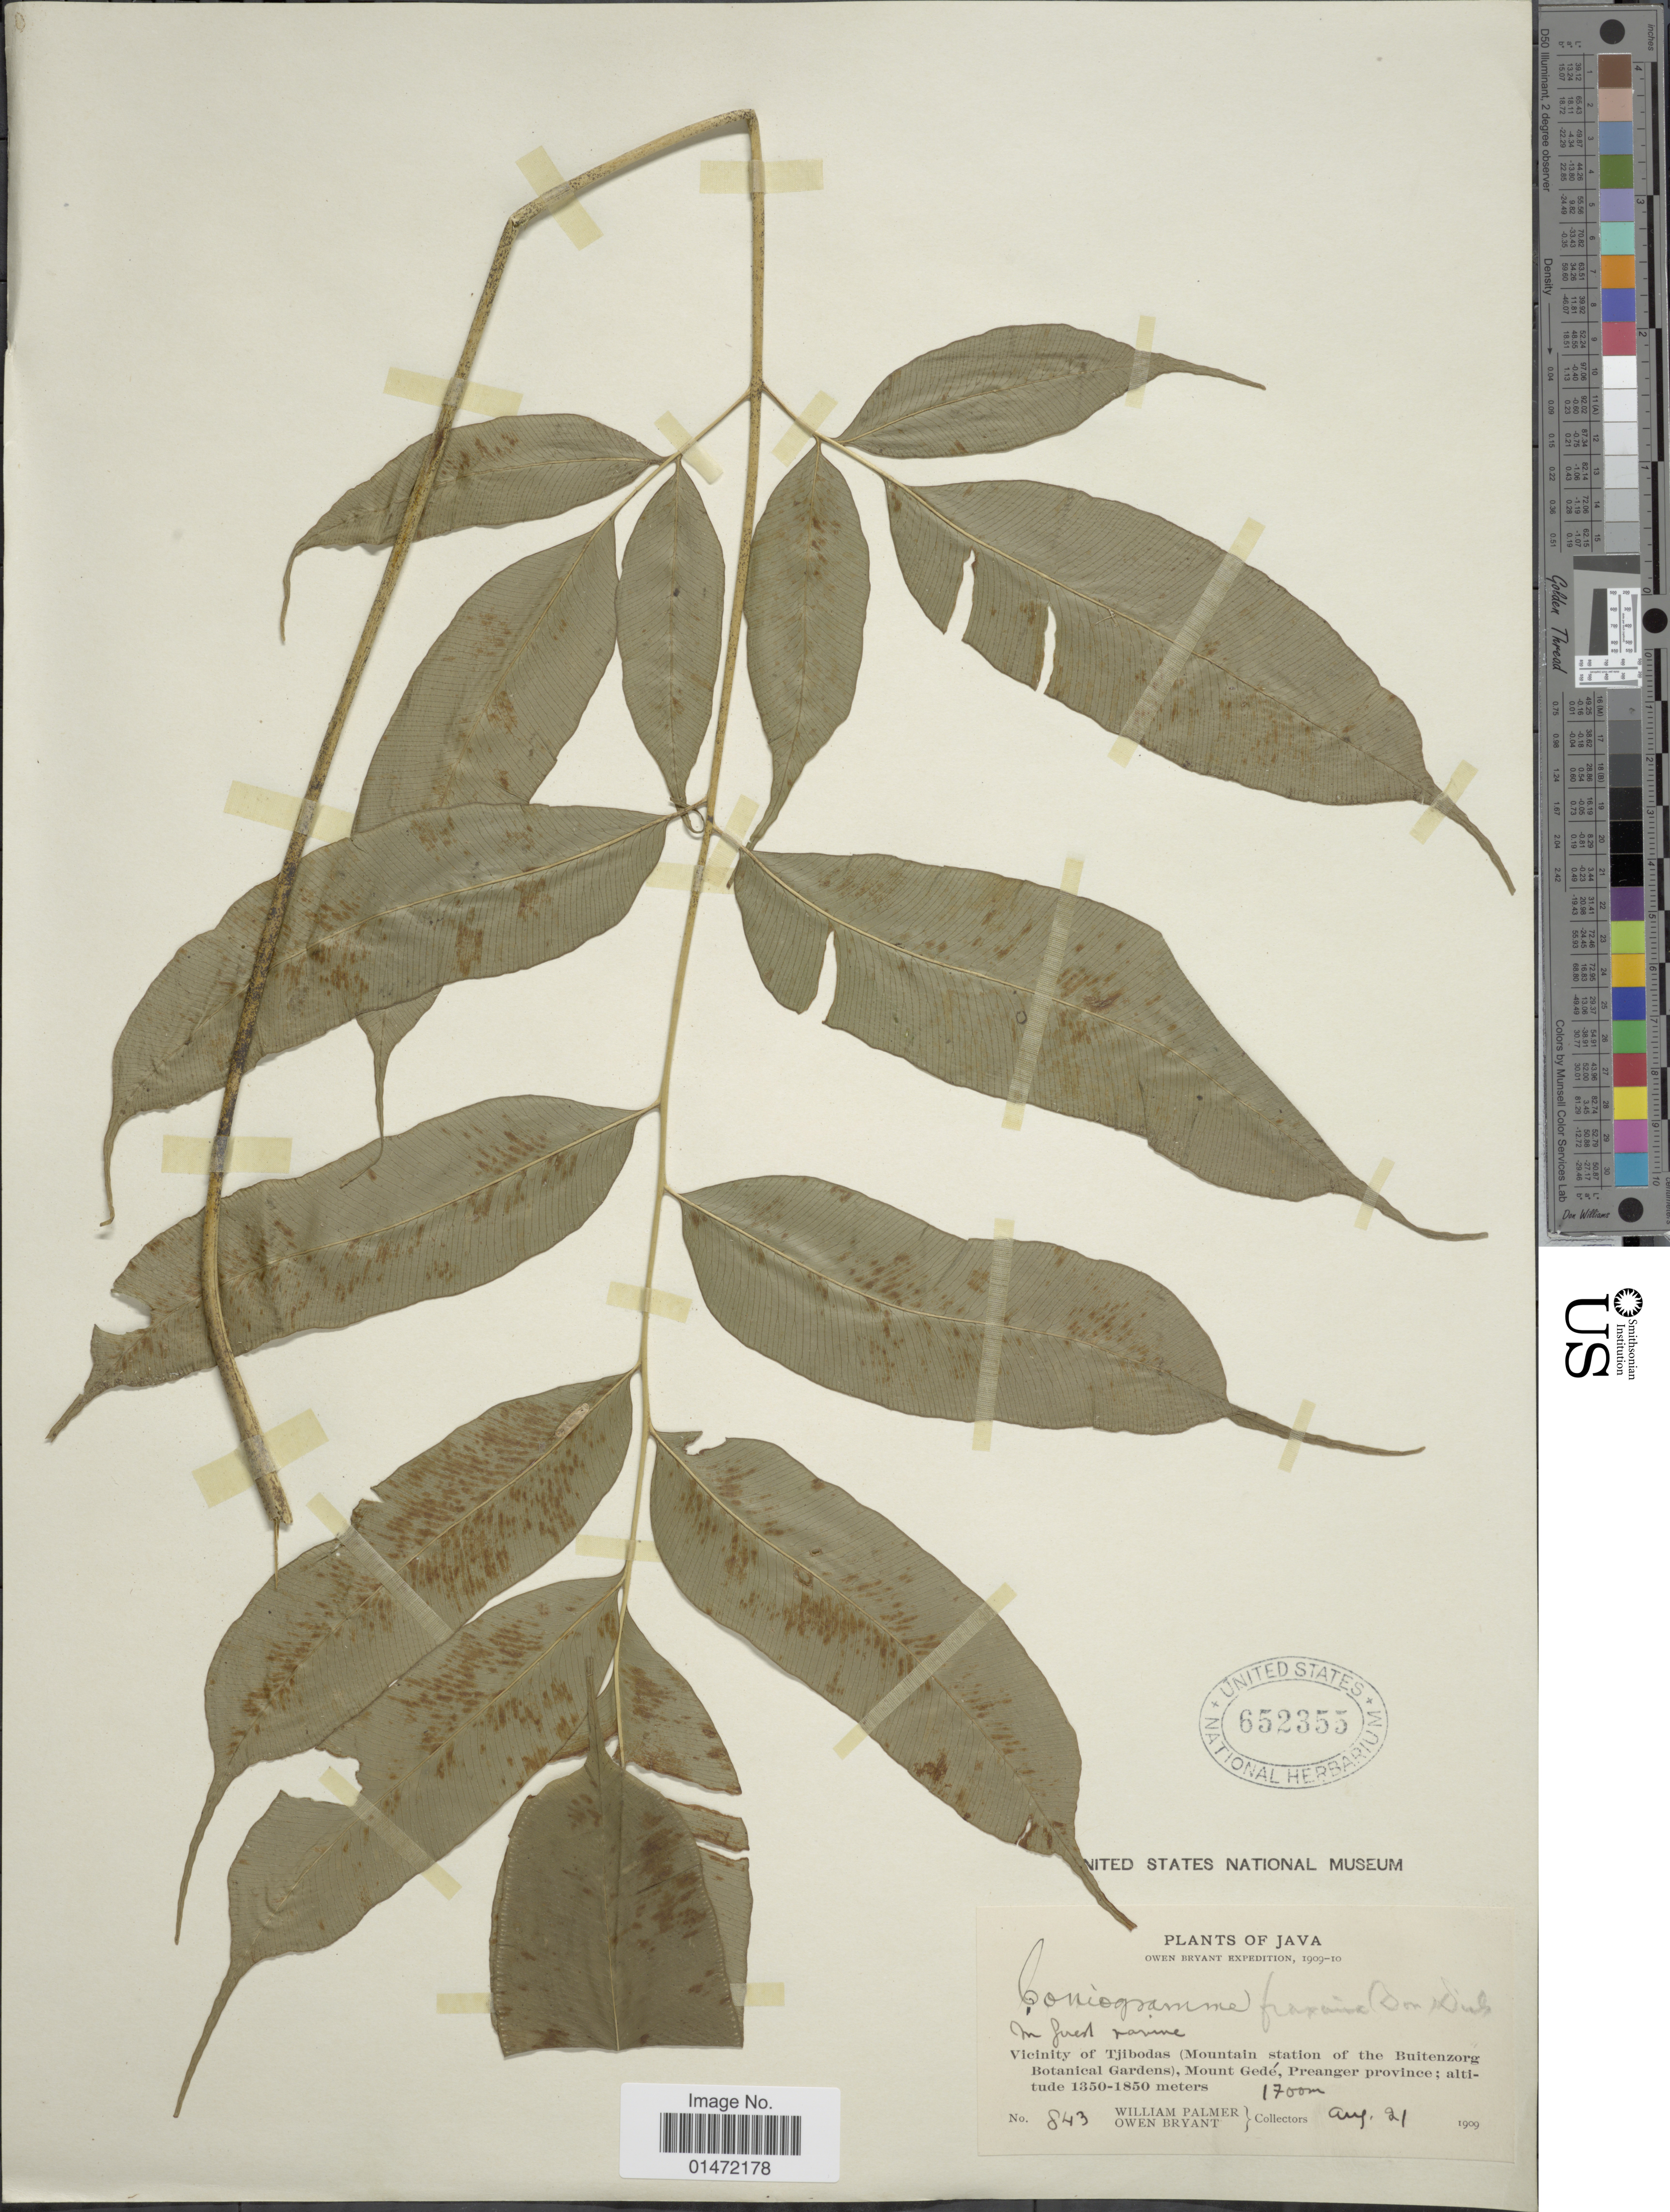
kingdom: Plantae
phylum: Tracheophyta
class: Polypodiopsida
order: Polypodiales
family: Pteridaceae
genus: Coniogramme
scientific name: Coniogramme fraxinea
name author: (D. Don) Diels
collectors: W. Palmer & O. Bryant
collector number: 843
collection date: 1909-08-21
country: Indonesia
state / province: Java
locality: Vicinity of Tjibodas (Mountain station of the Buitenzorg Botanical Gardens), Mount Gedé, Preanger province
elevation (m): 1700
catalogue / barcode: US 652355